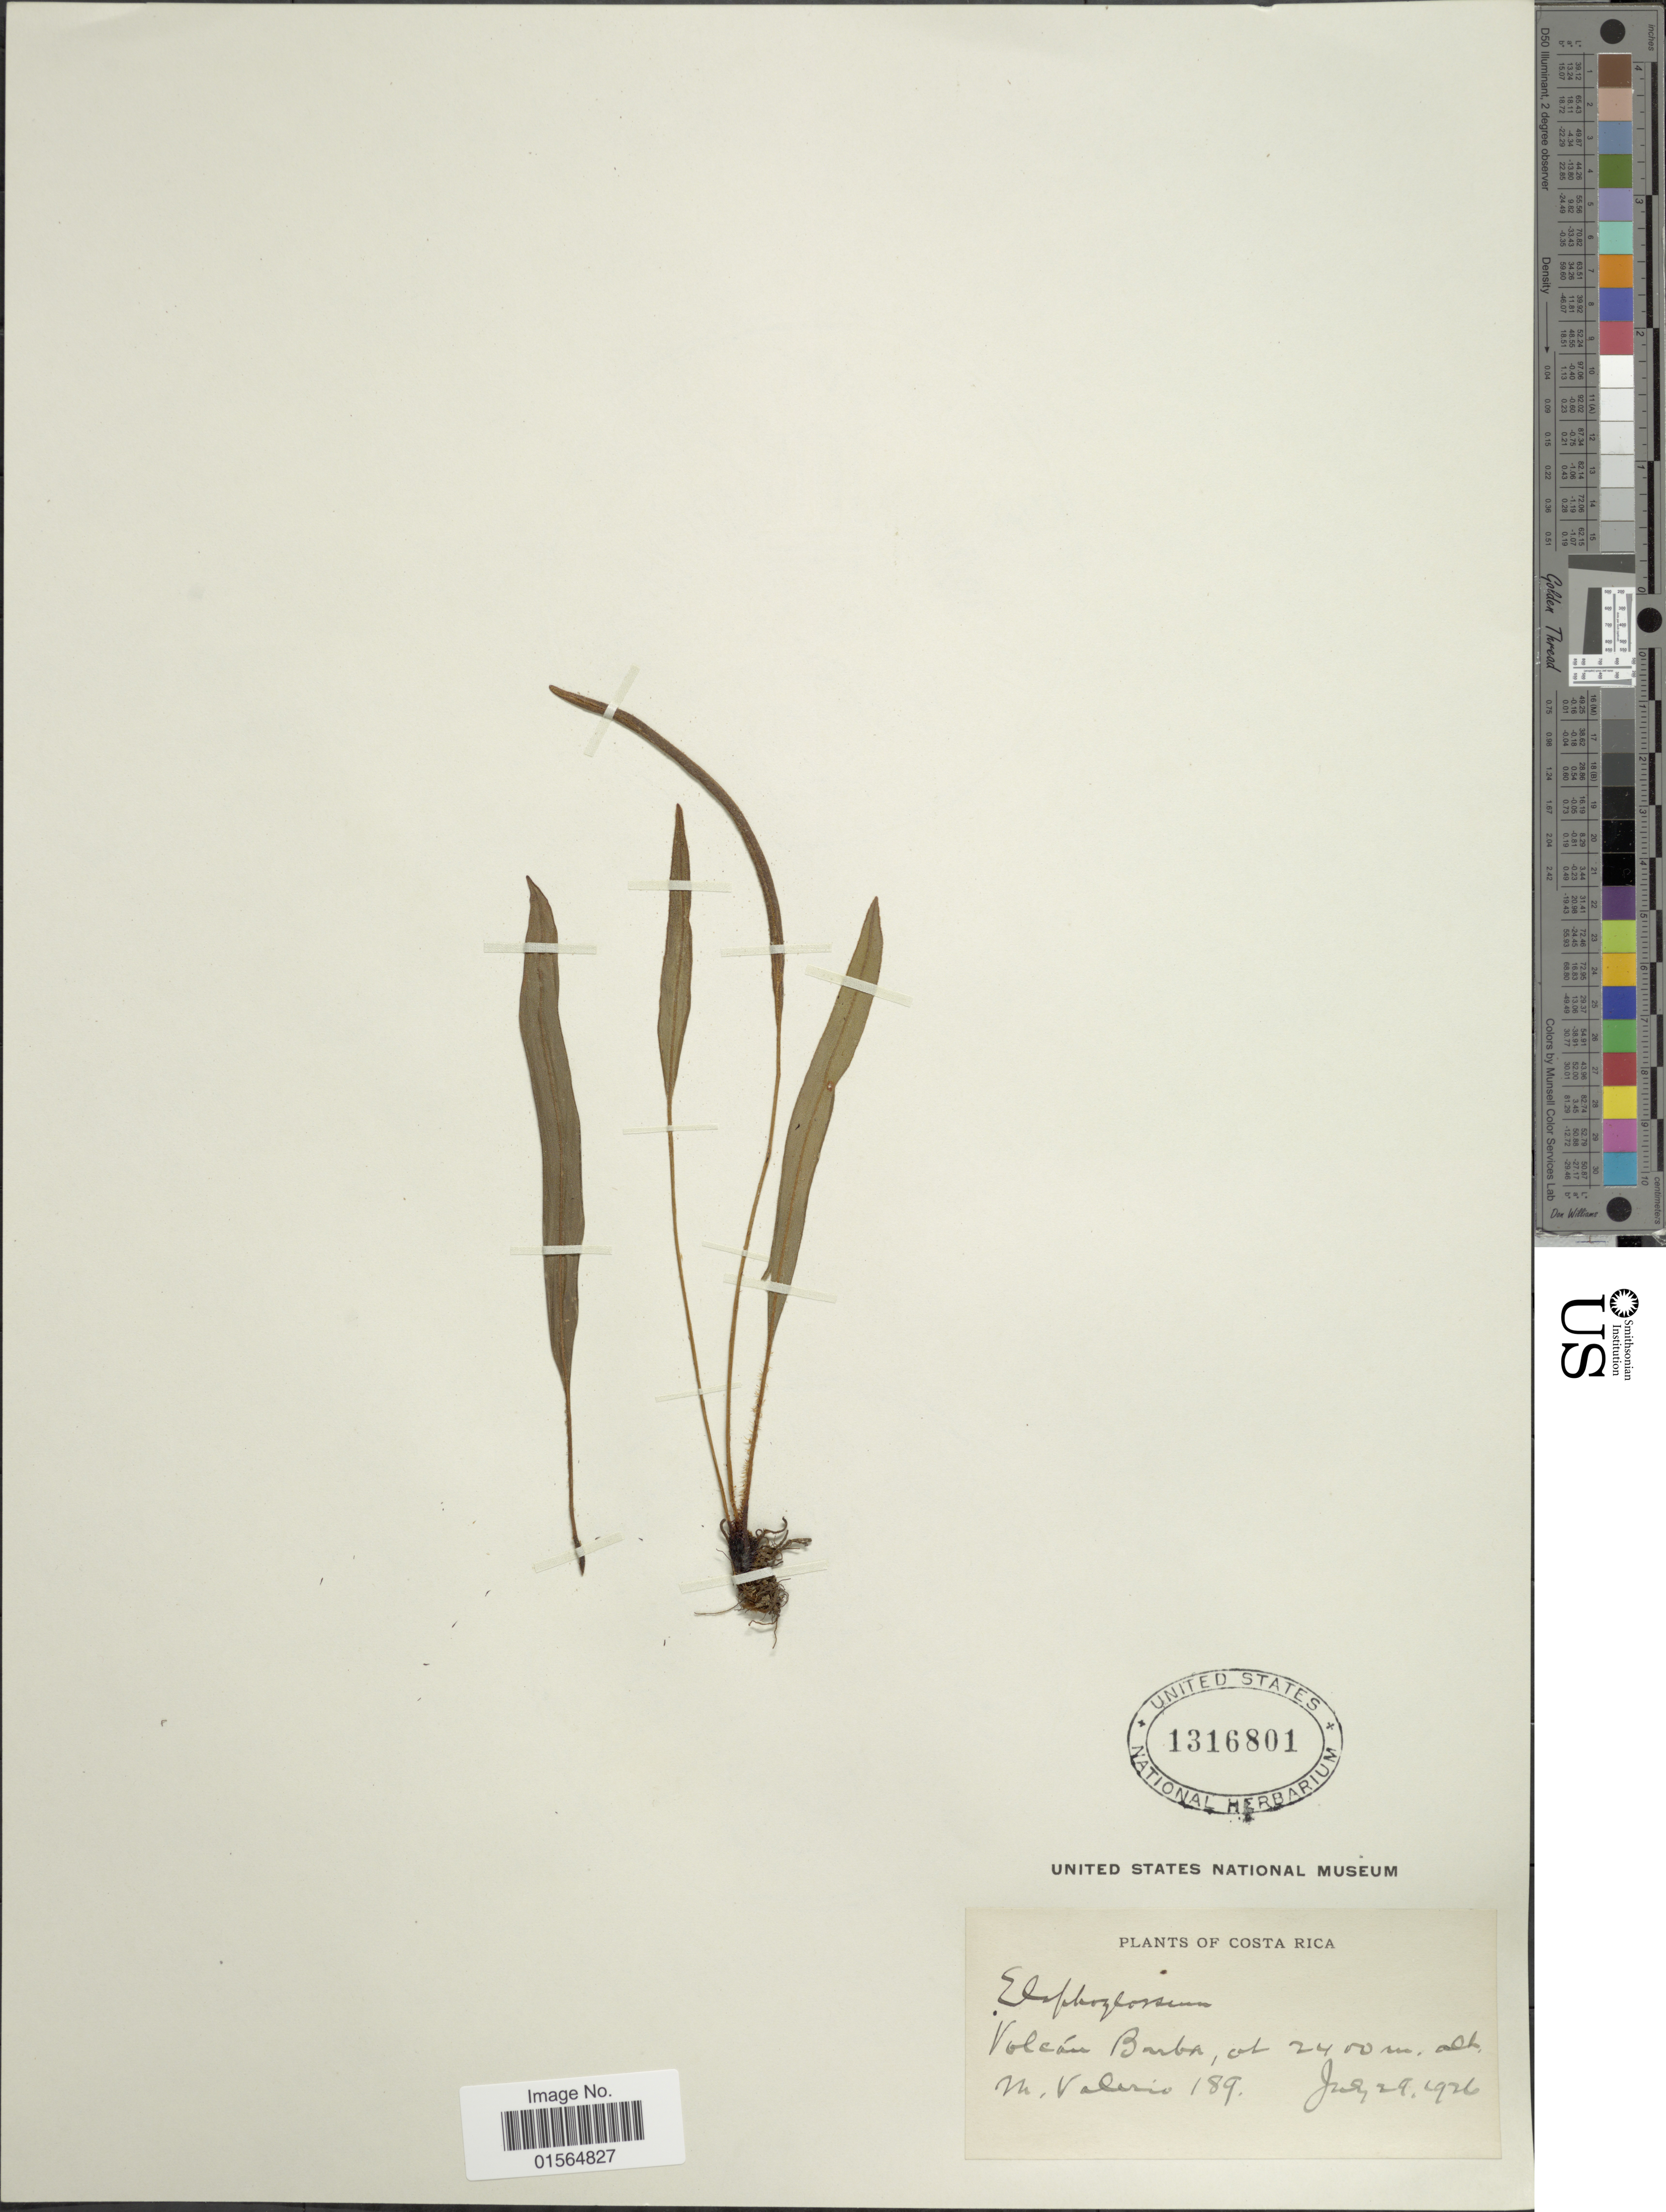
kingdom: Plantae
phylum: Tracheophyta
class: Polypodiopsida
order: Polypodiales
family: Dryopteridaceae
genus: Elaphoglossum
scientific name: Elaphoglossum petiolatum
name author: (Sw.) Urb.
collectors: M. Valerio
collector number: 189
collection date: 1926-07-29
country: Costa Rica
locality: Volcan Barba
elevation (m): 2400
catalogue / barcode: US 1316801